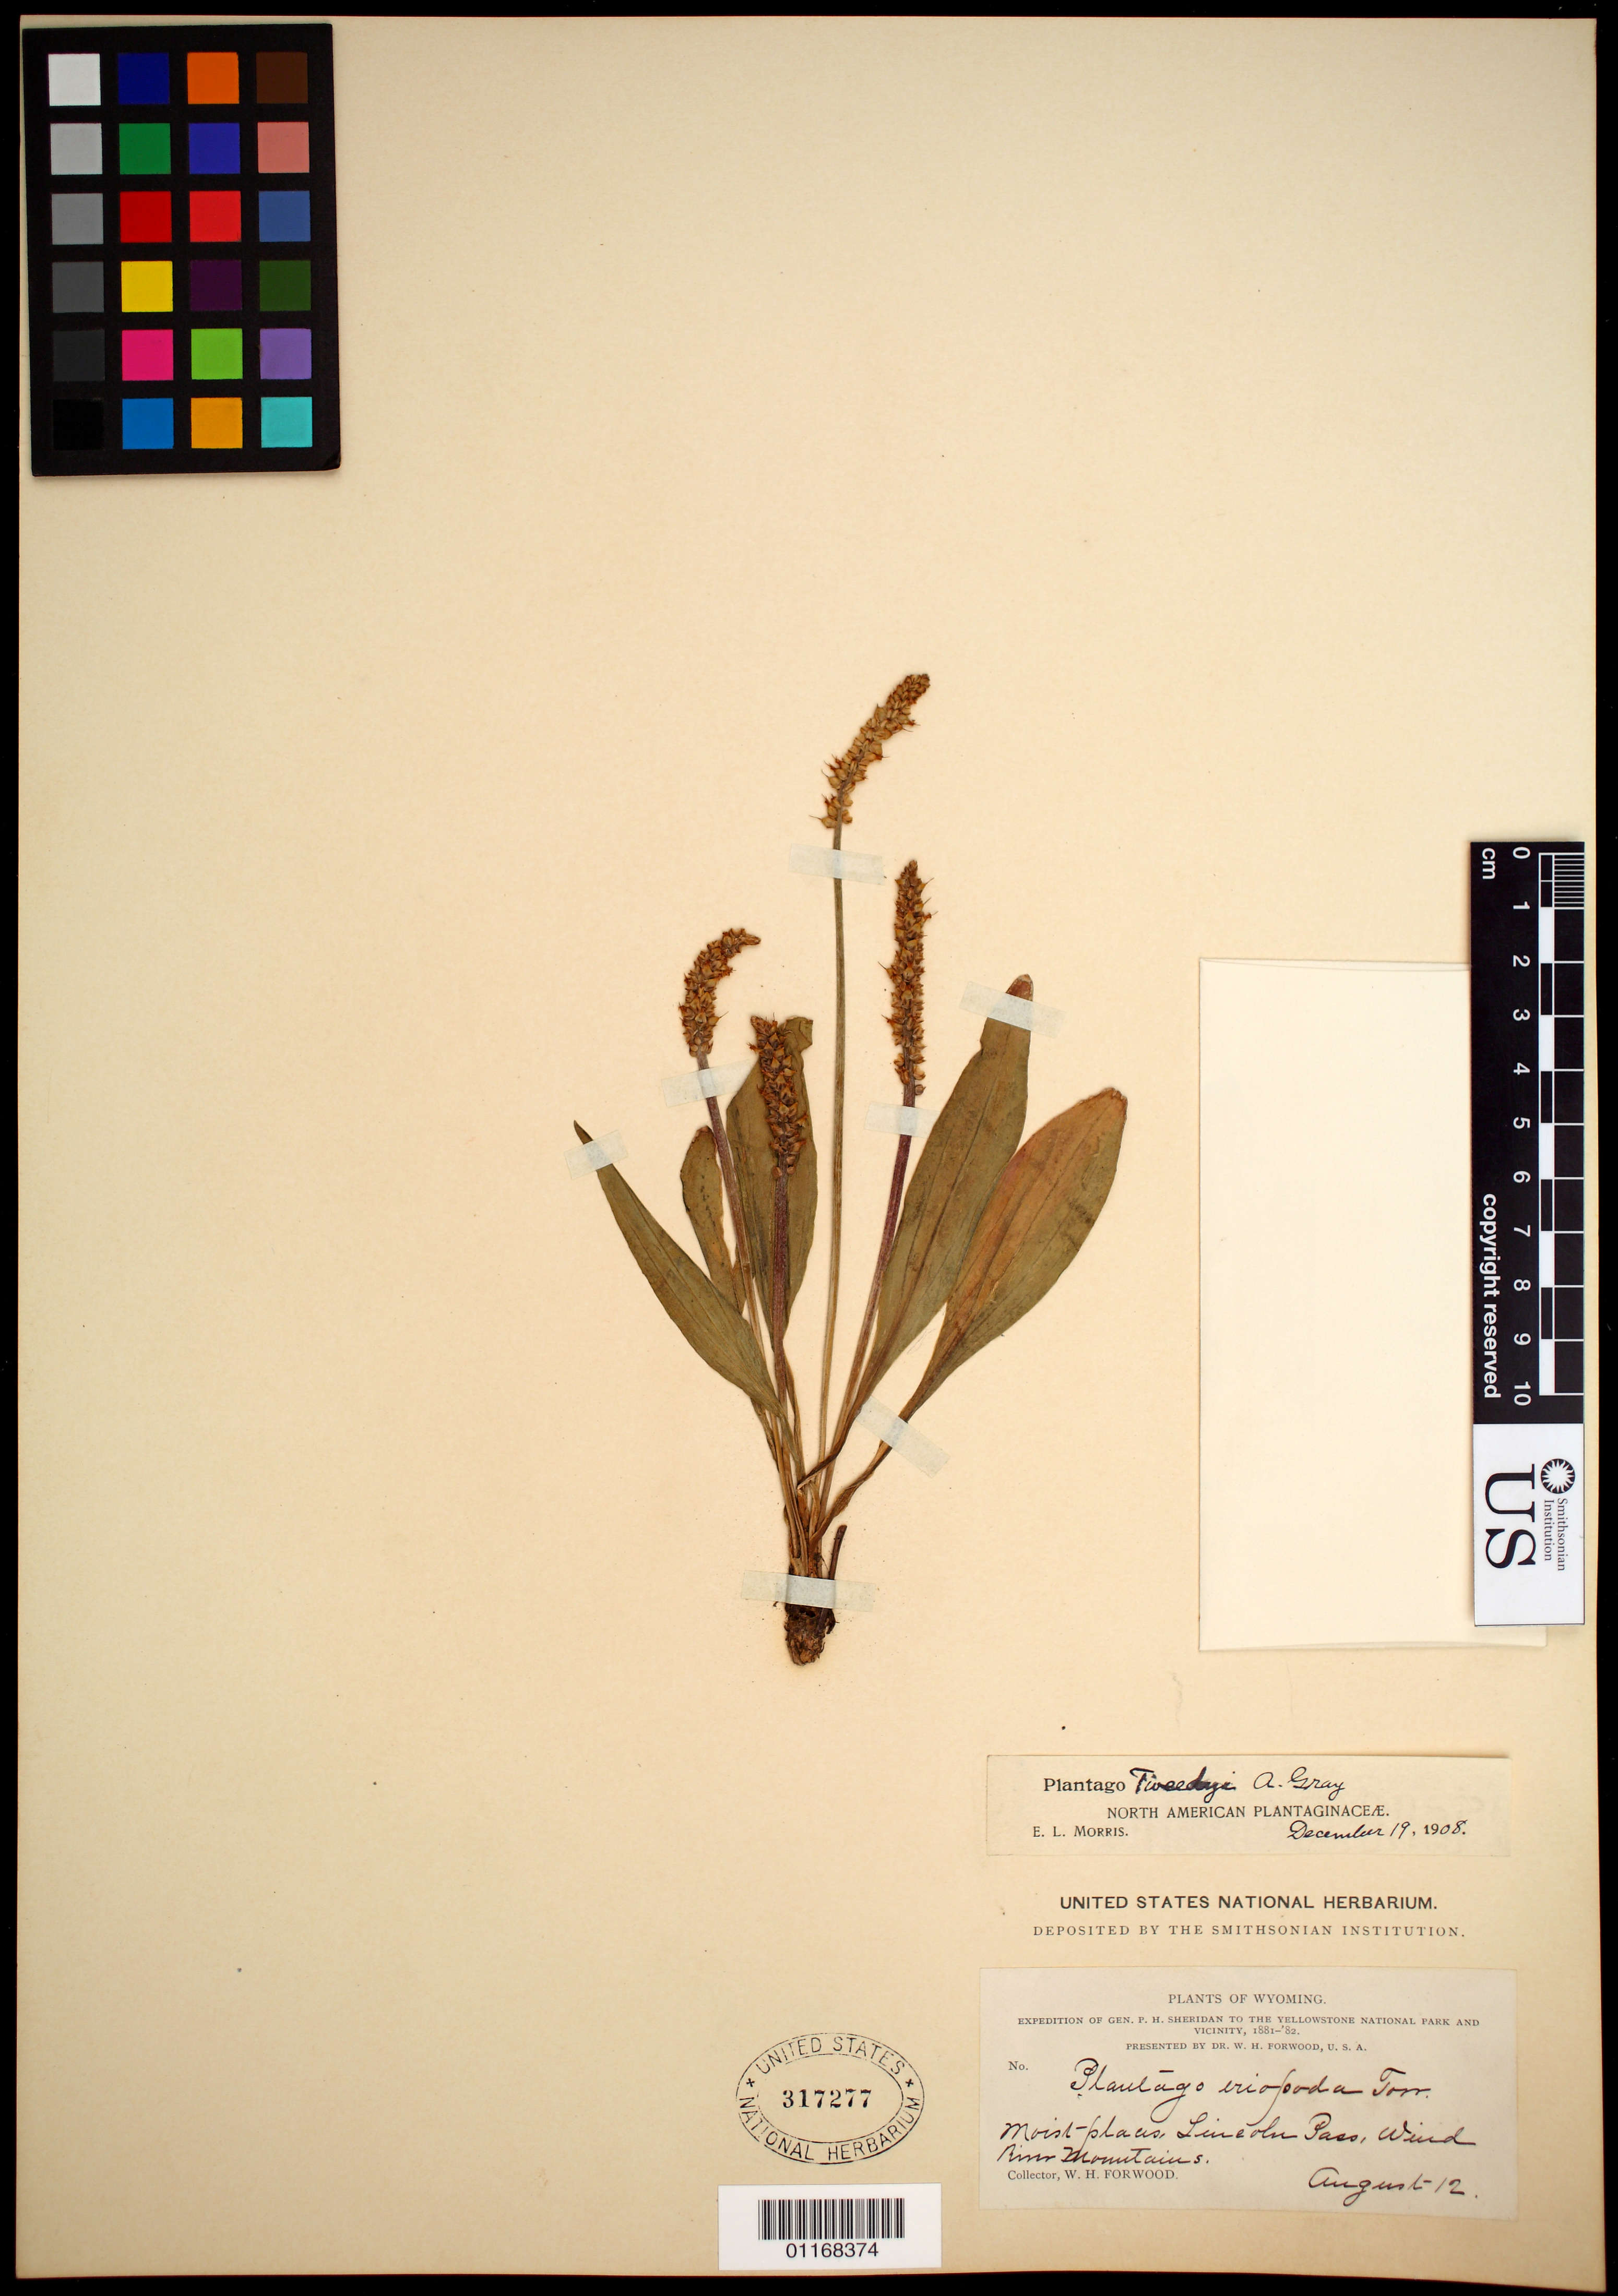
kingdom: Plantae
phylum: Tracheophyta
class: Magnoliopsida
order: Lamiales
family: Plantaginaceae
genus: Plantago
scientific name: Plantago tweedyi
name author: A. Gray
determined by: Morris, E. L.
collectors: W. Forwood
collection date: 1881-08-12 or 1882-08-12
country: United States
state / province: Wyoming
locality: Lincoln Pass, Wind River Mts.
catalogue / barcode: US 317277